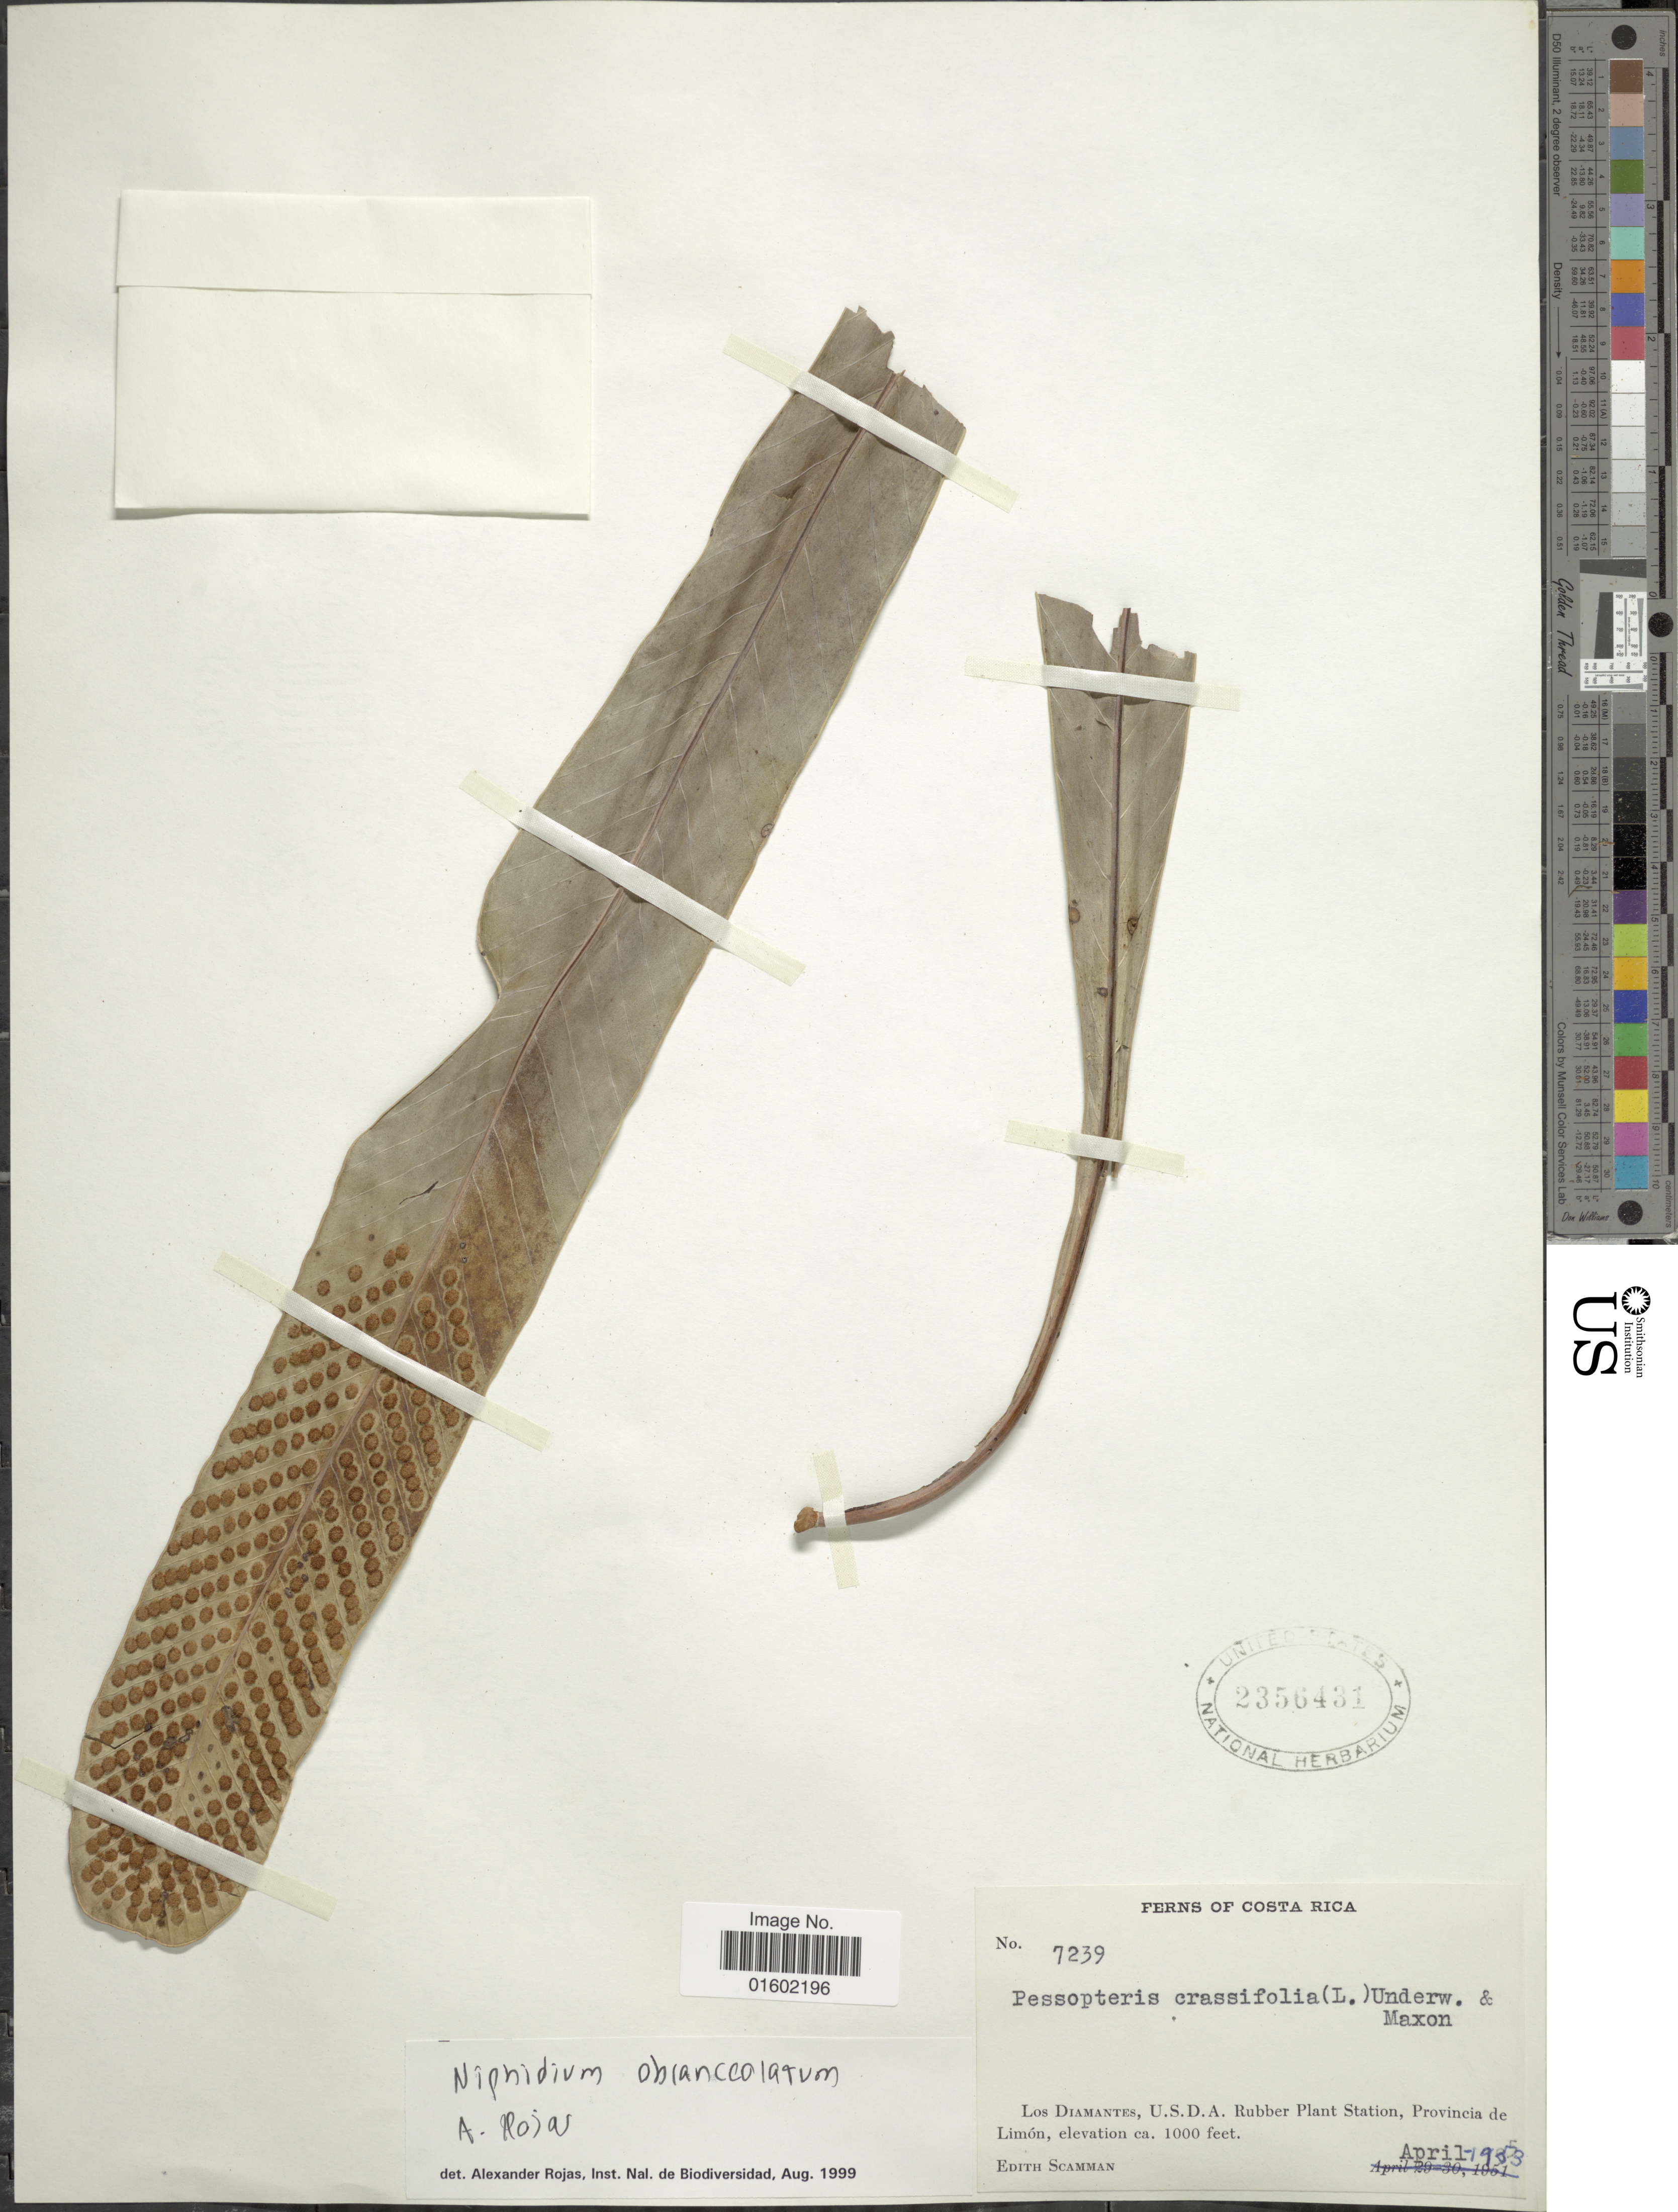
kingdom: Plantae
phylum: Tracheophyta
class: Polypodiopsida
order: Polypodiales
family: Polypodiaceae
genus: Niphidium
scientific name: Niphidium crassifolium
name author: (L.) Lellinger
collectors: E. Scamman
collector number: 7239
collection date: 1953-04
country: Costa Rica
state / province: Limón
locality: Los Diamantes, U.S.D.A. Rubber Plant Station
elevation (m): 305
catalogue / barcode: US 2356431